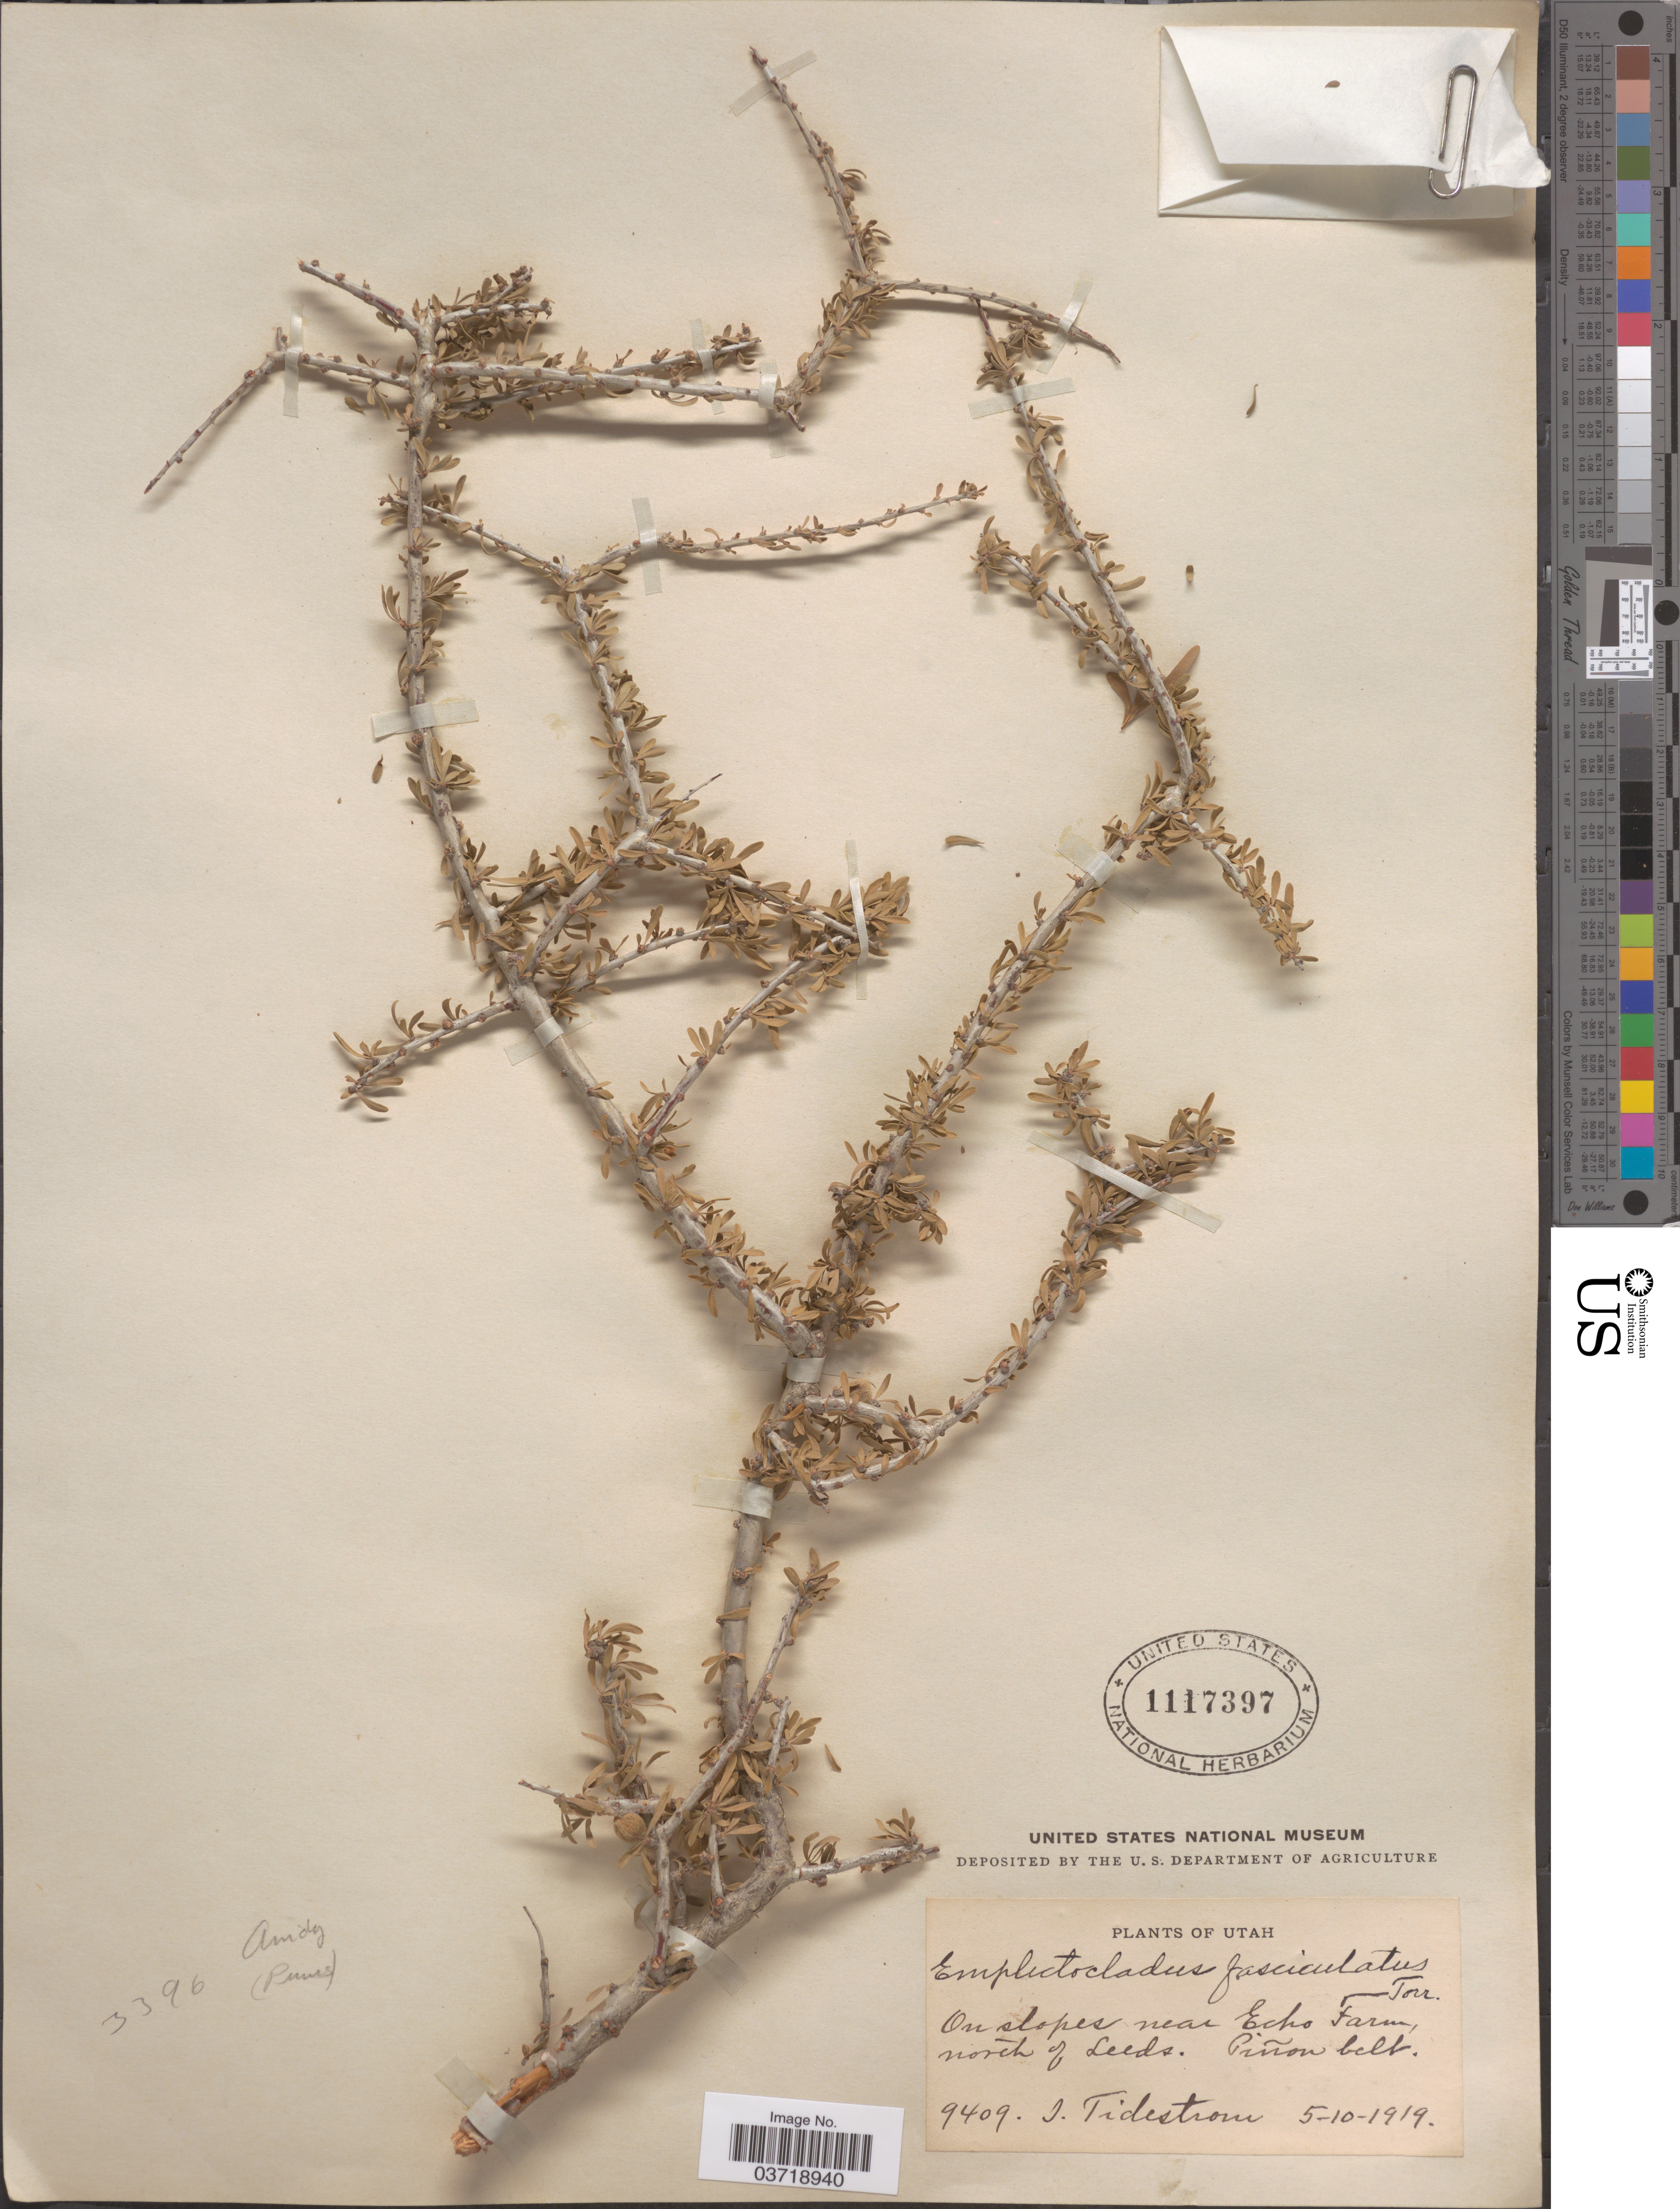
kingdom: Plantae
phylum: Tracheophyta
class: Magnoliopsida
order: Rosales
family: Rosaceae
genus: Prunus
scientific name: Prunus fasciculata var. fasciculata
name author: (Torr.) A. Gray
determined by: Strong, Mark T., (BOT), Smithsonian Institution - National Museum of Natural History (UNITED STATES)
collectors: I. F. Tidestrom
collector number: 9409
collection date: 1919-05-10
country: United States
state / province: Utah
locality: On slopes near Echo Farm, north of Leeds. Piñon belt.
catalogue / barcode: US 1117397